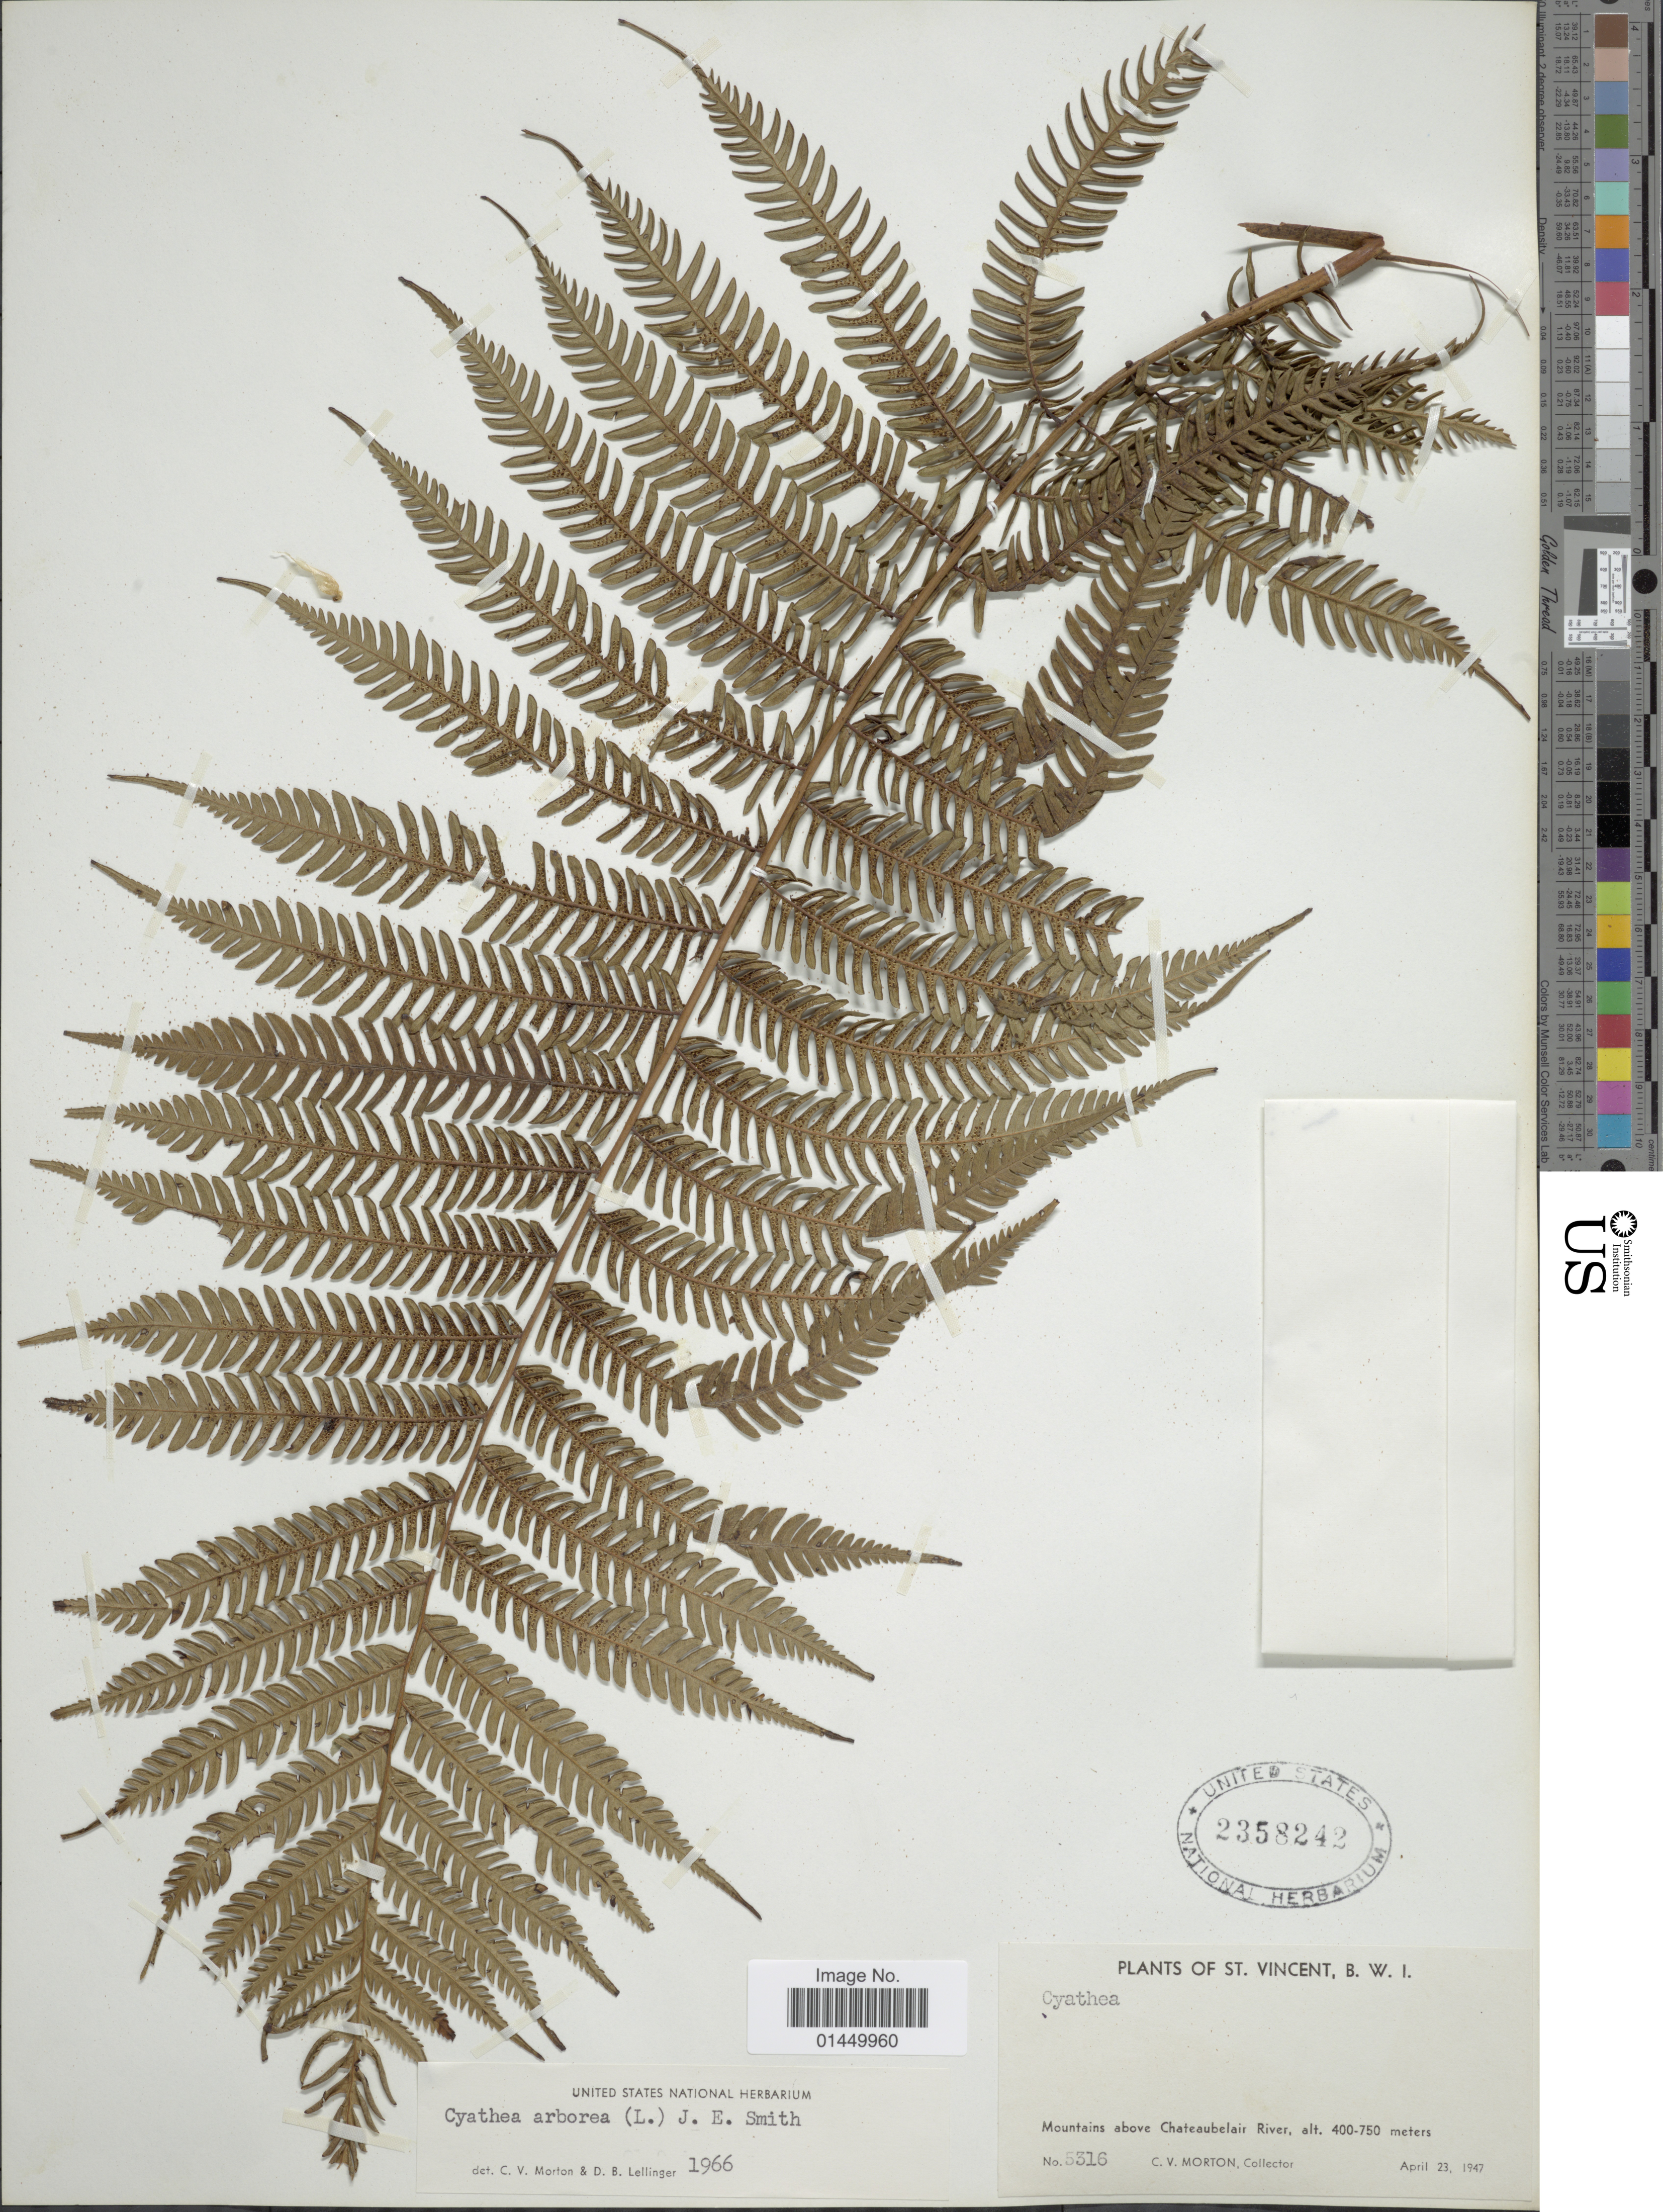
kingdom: Plantae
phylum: Tracheophyta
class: Polypodiopsida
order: Cyatheales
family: Cyatheaceae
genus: Cyathea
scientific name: Cyathea arborea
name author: (L.) Sm.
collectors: C. V. Morton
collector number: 5316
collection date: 1947-04-23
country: St. Vincent - Grenadines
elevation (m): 400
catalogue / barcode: US 2358242